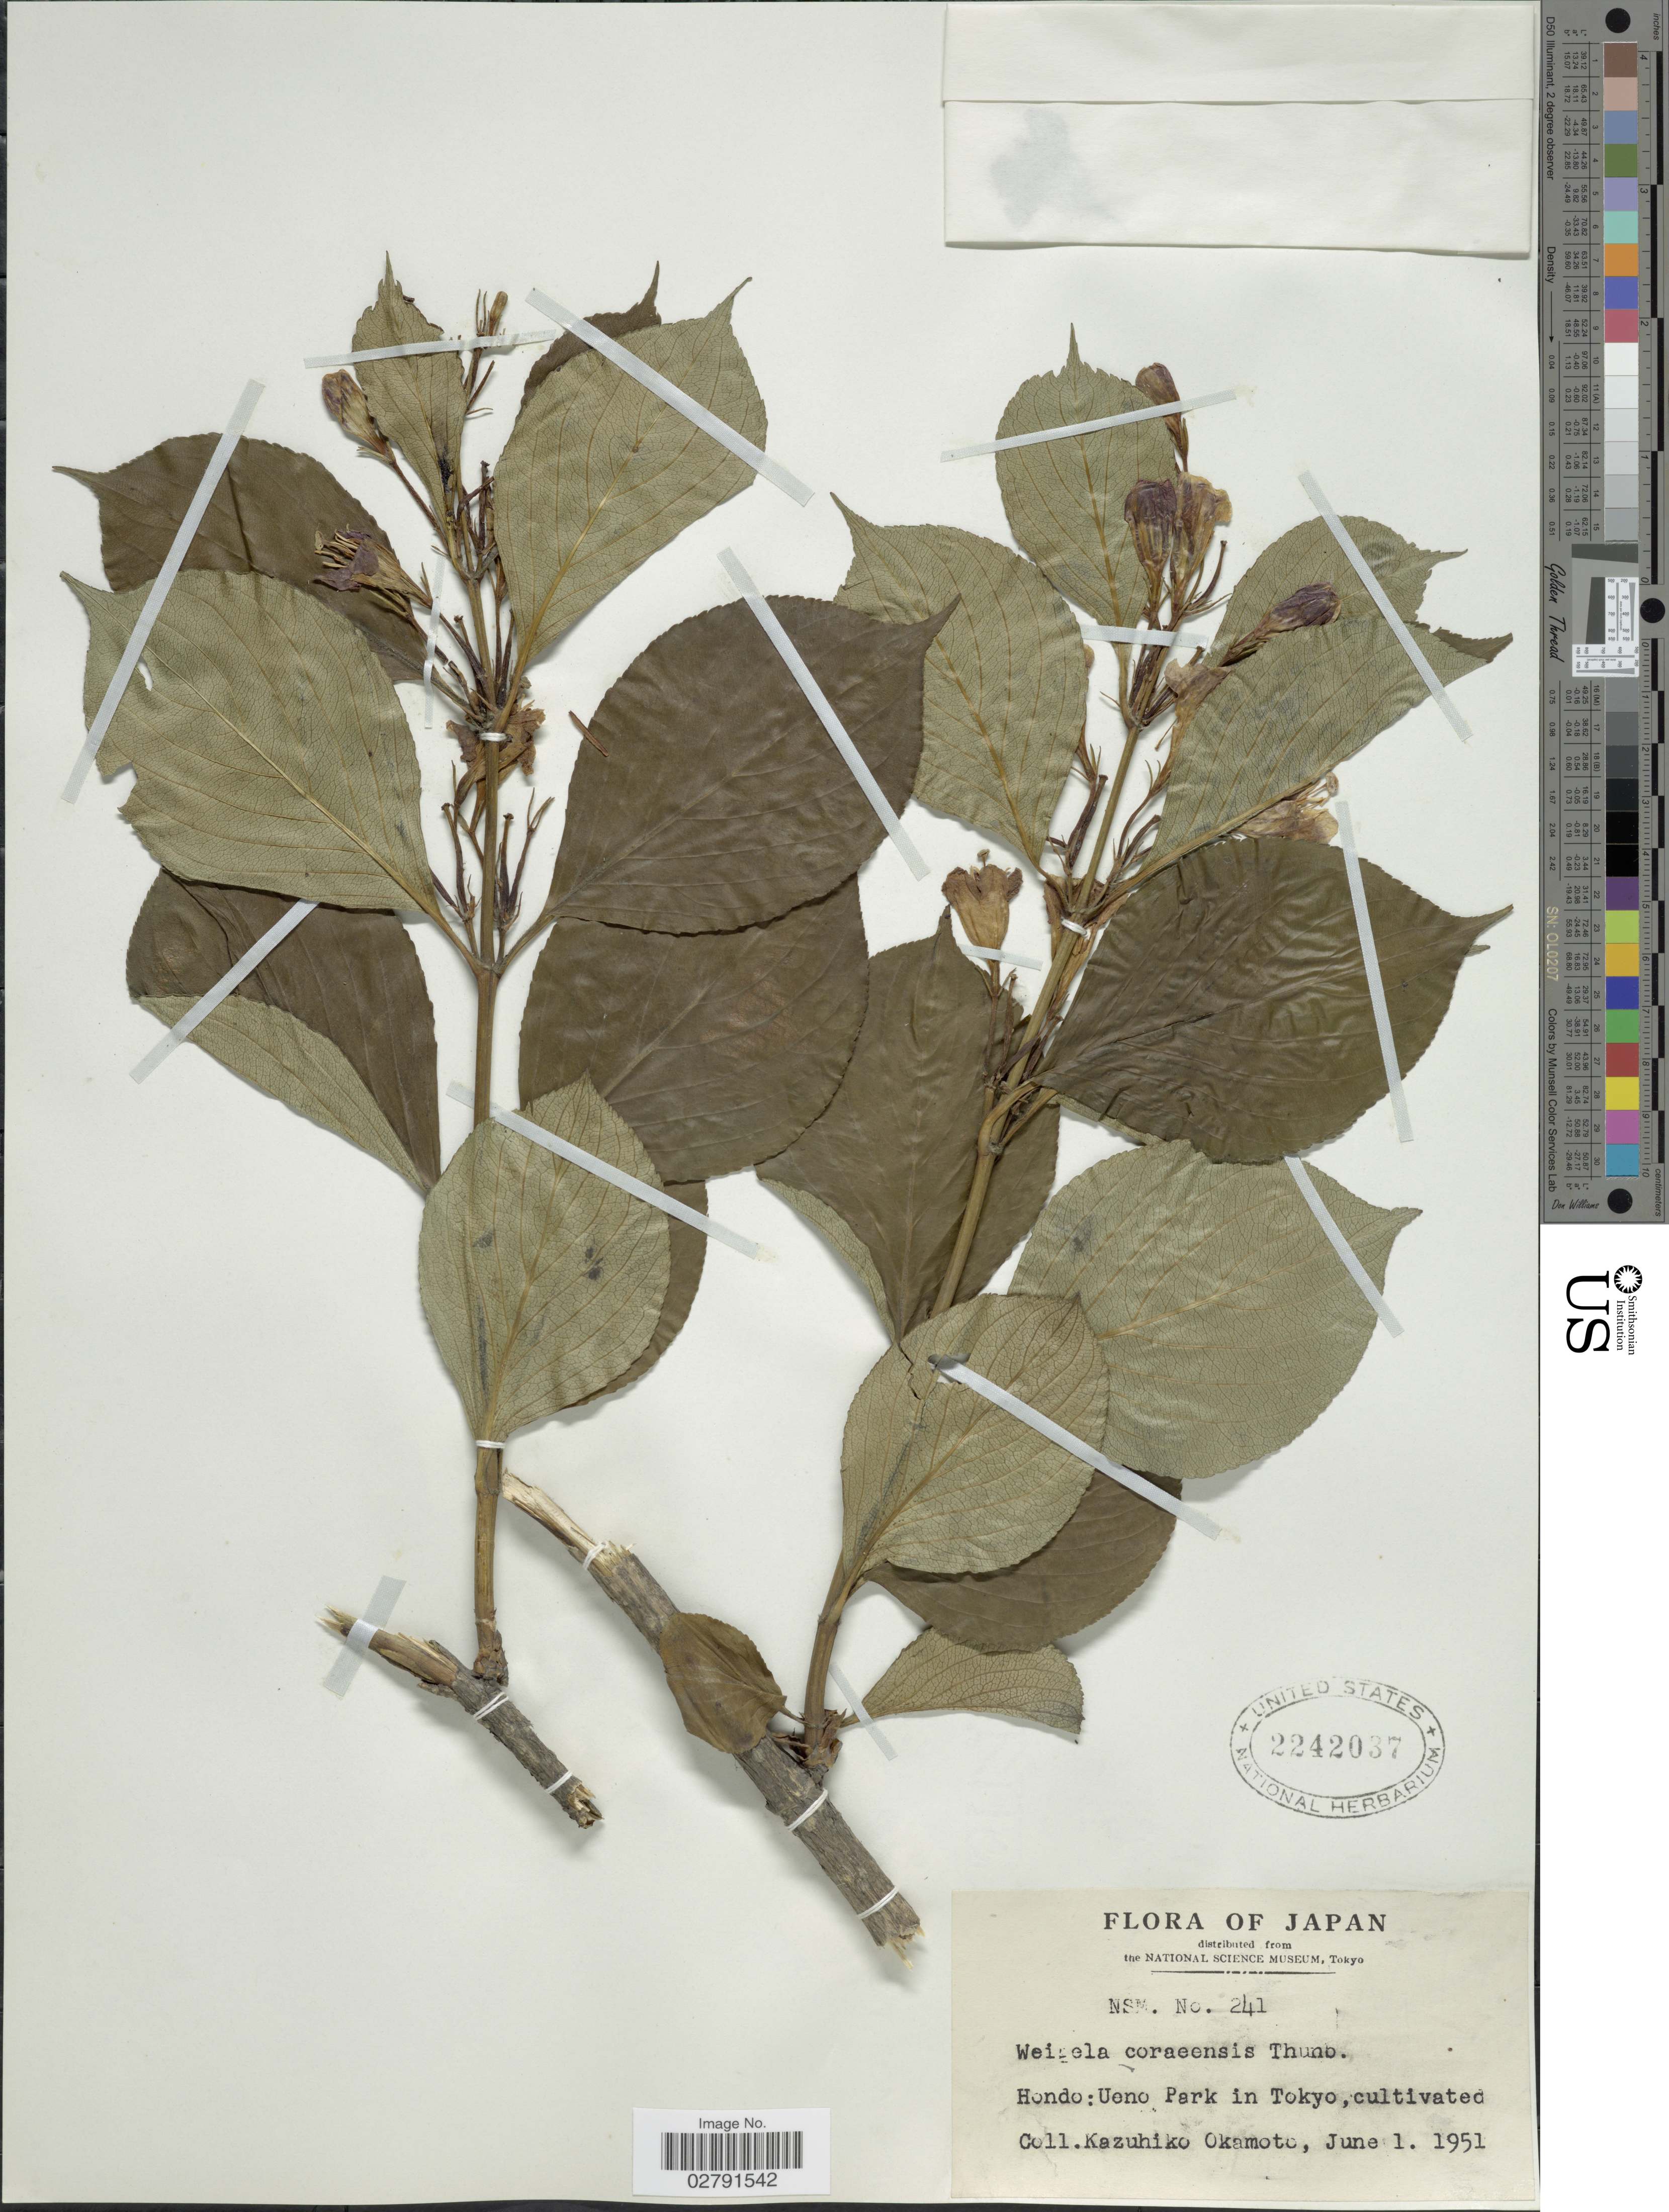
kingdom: Plantae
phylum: Tracheophyta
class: Magnoliopsida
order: Dipsacales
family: Caprifoliaceae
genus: Diervilla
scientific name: Diervilla coraeensis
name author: (Thunb.) DC.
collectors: K. Okamoto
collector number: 241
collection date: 1951-06-01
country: Japan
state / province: Tokyo, Federal City of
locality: Hondo: Ueno Park in Tokyo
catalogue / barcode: US 2242037